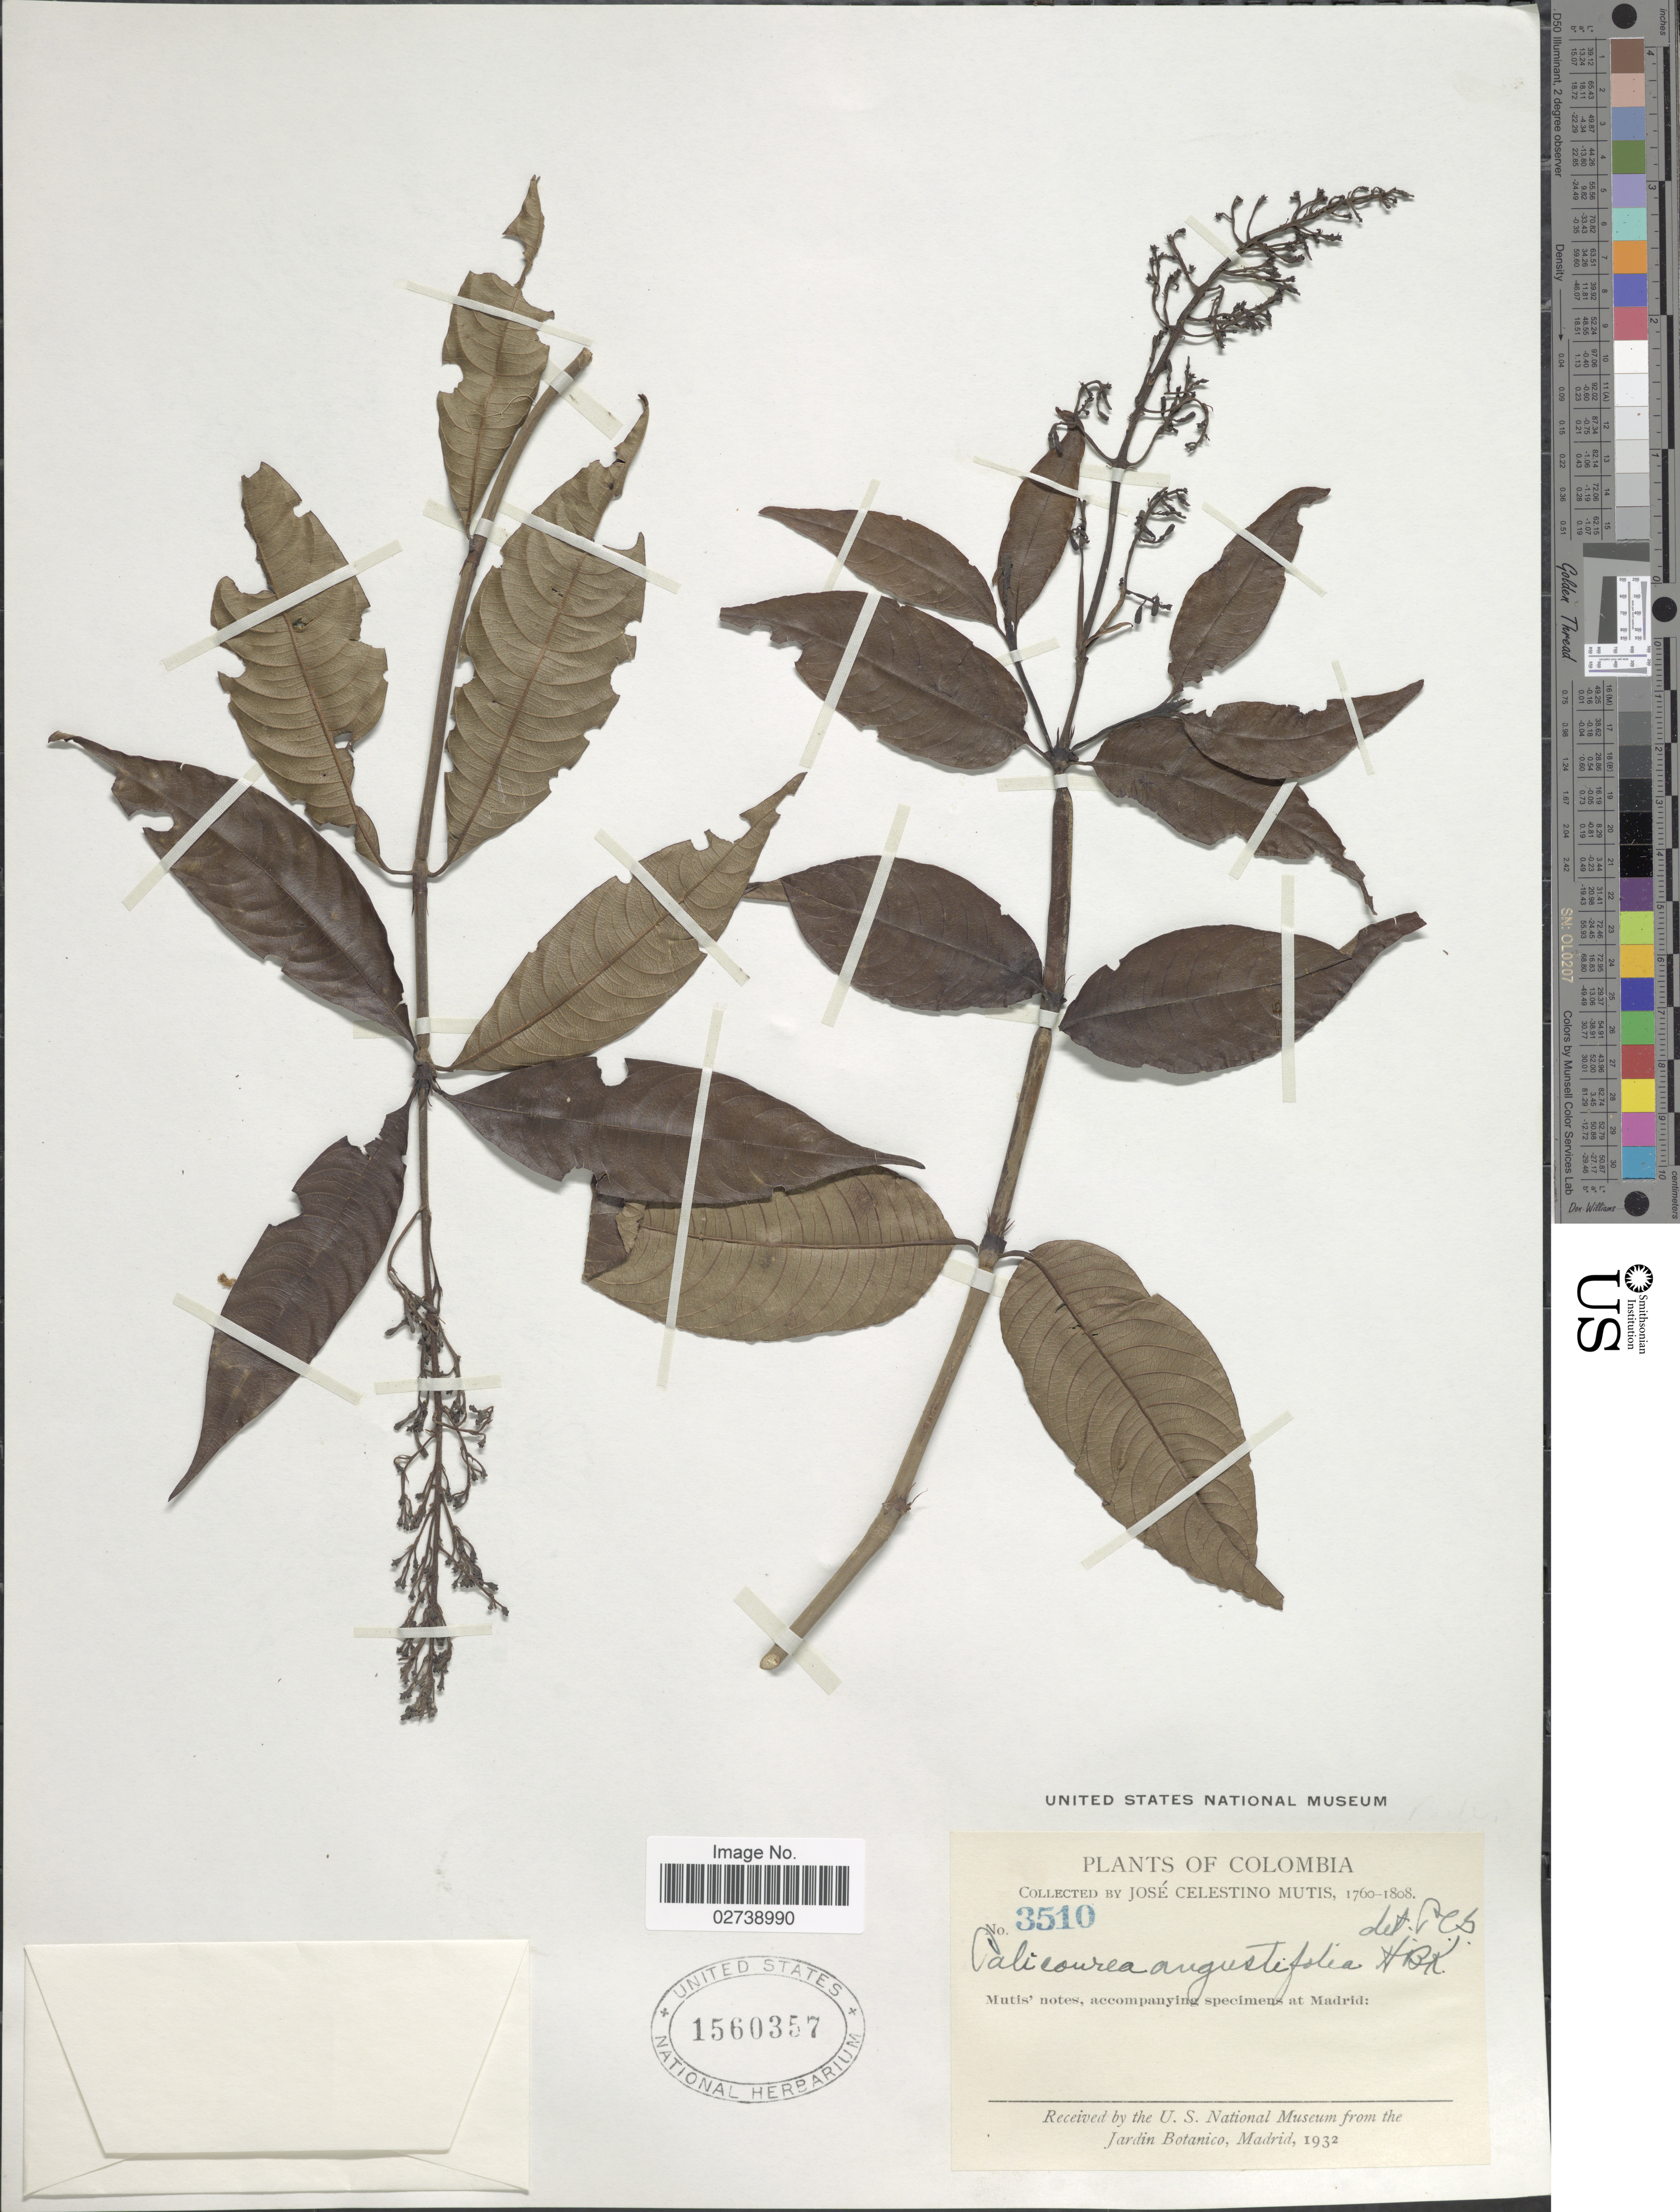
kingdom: Plantae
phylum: Tracheophyta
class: Magnoliopsida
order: Gentianales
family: Rubiaceae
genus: Palicourea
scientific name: Palicourea angustifolia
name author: Kunth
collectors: J. C. B. Mutis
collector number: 3510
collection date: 1760/1808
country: Colombia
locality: Colombia.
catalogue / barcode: US 1560357